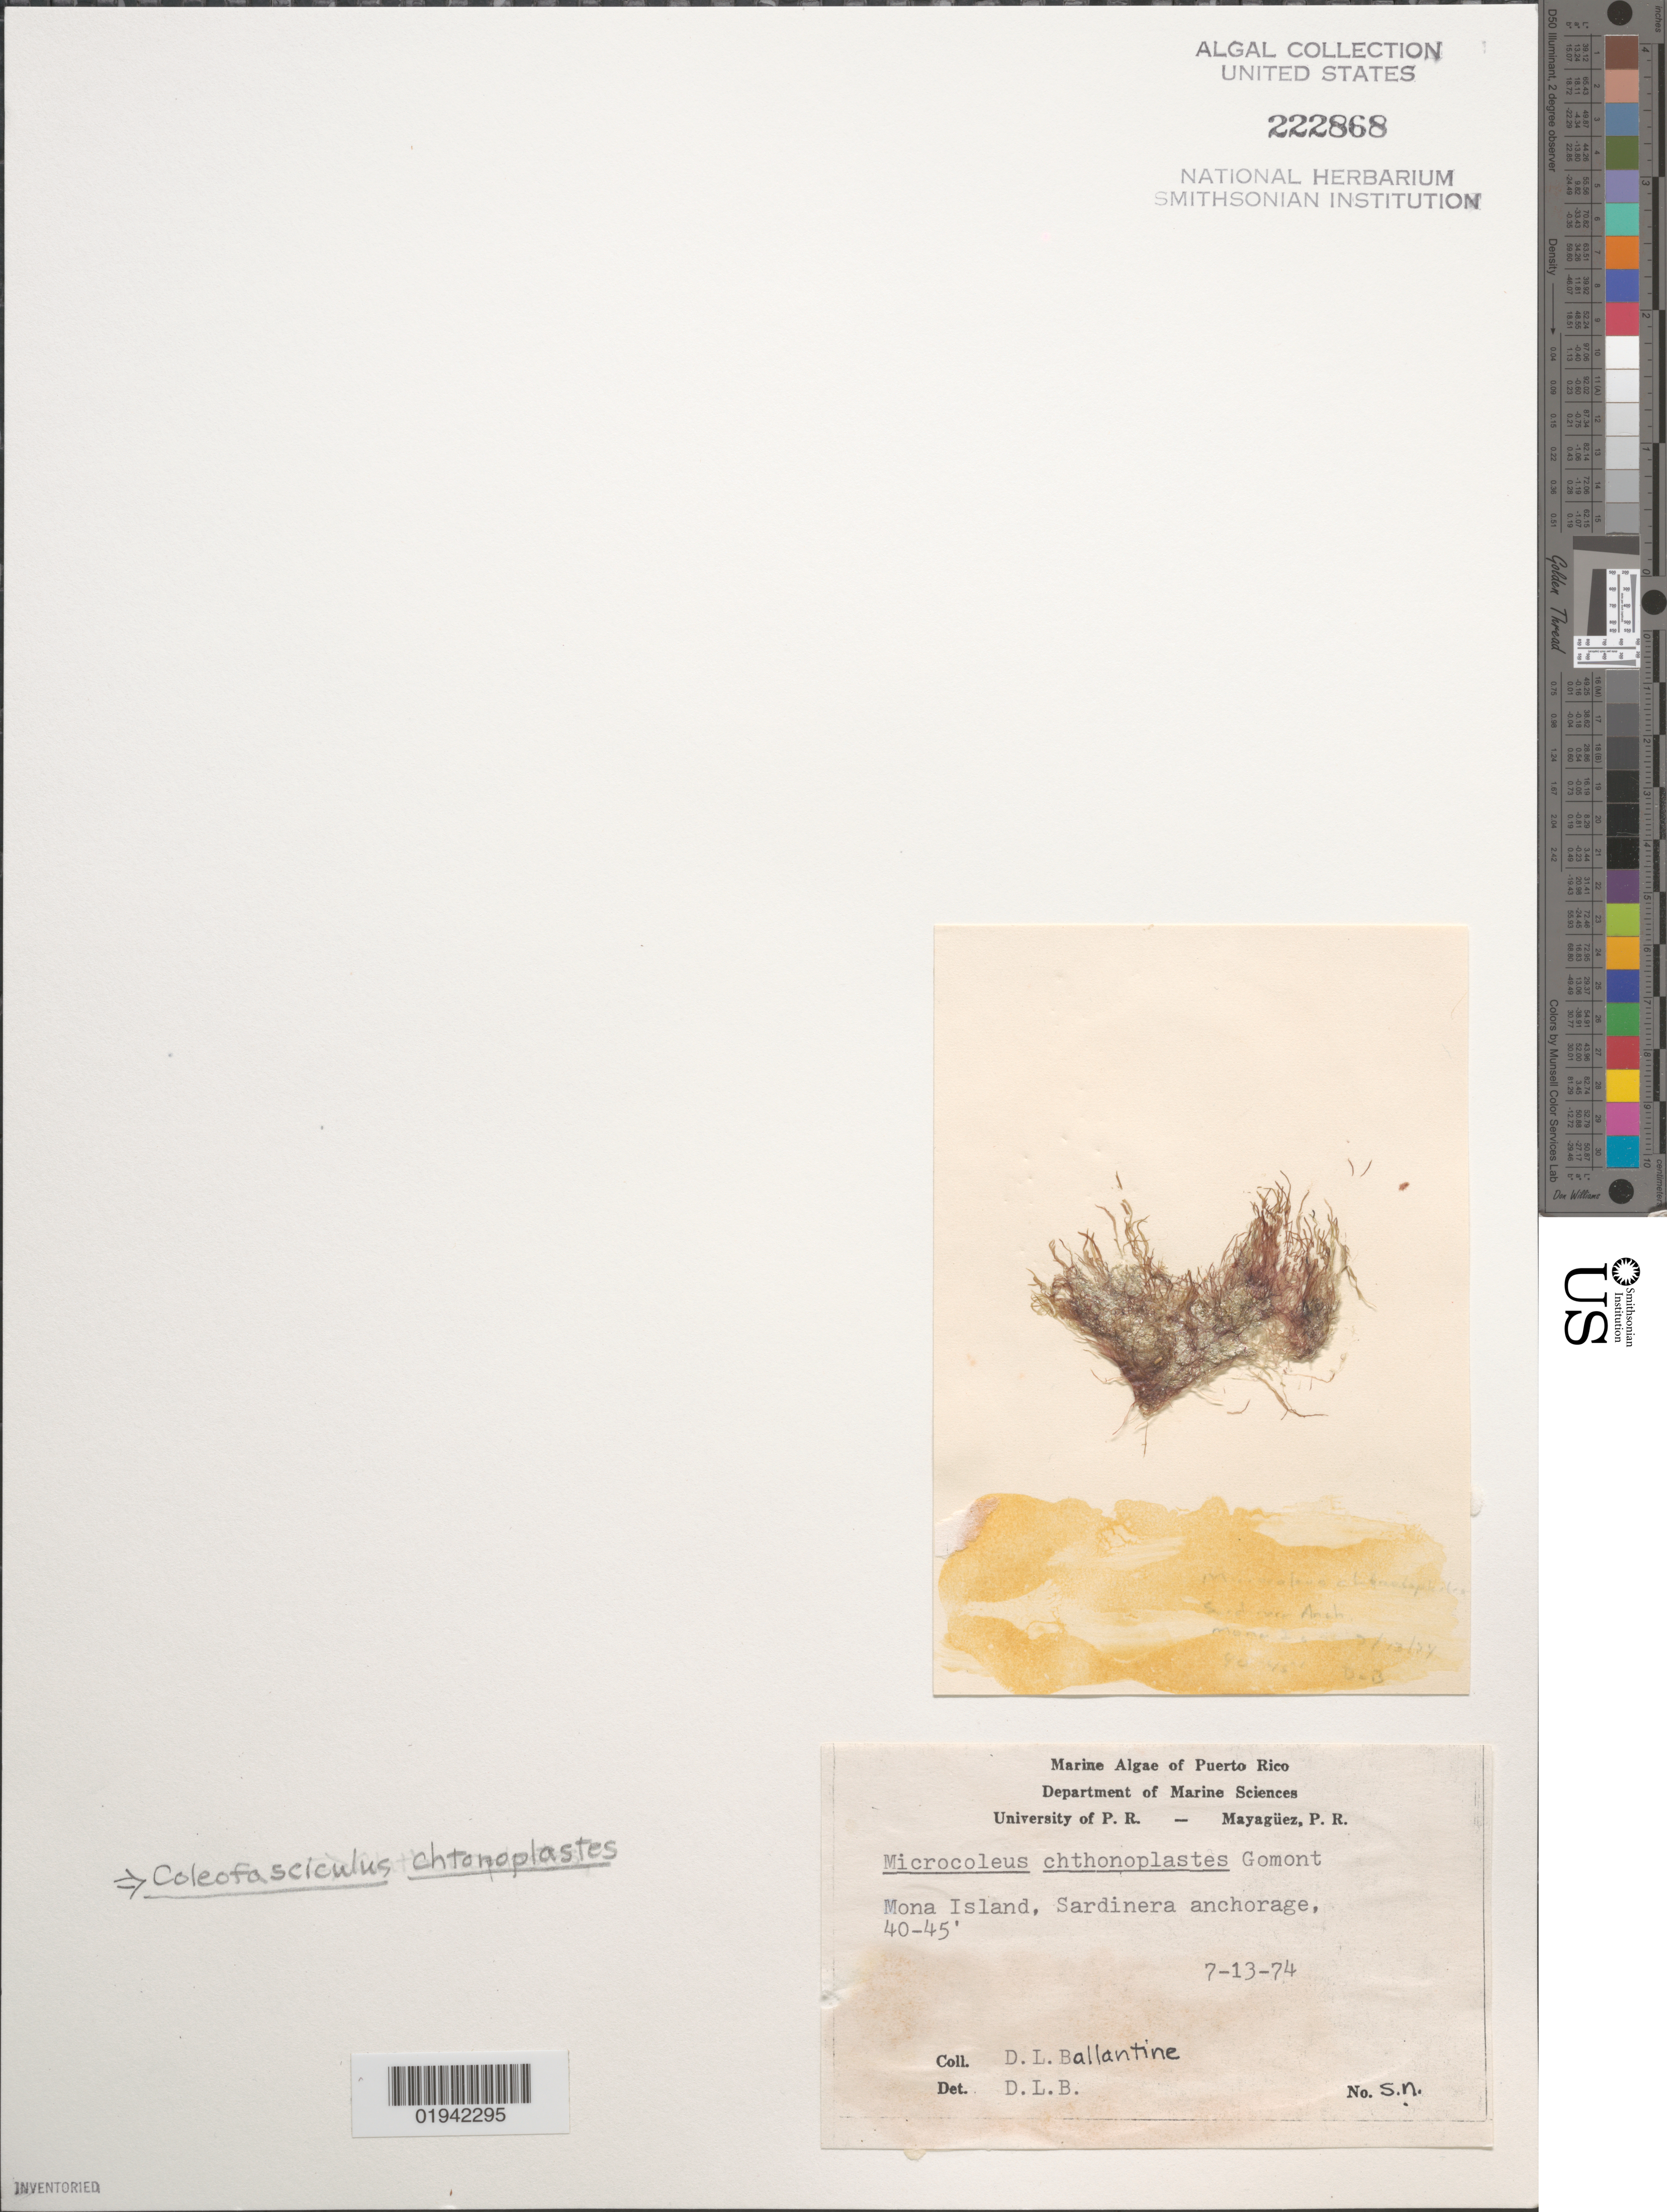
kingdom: Bacteria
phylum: Cyanobacteria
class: Cyanobacteriia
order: Cyanobacteriales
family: Coleofasciculaceae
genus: Coleofasciculus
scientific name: Coleofasciculus chthonoplastes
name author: (Thur. ex Gomont) M. Siegesmund et al. in M. Siegesmund et al.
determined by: Ballantine, D. L.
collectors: D.L. Ballantine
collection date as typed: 13 Jul 1974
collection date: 1974-07-13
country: Puerto Rico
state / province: Mayagüez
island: Isla de Mona (Mona Island)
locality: Sardinera Anchorage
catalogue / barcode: US 222868